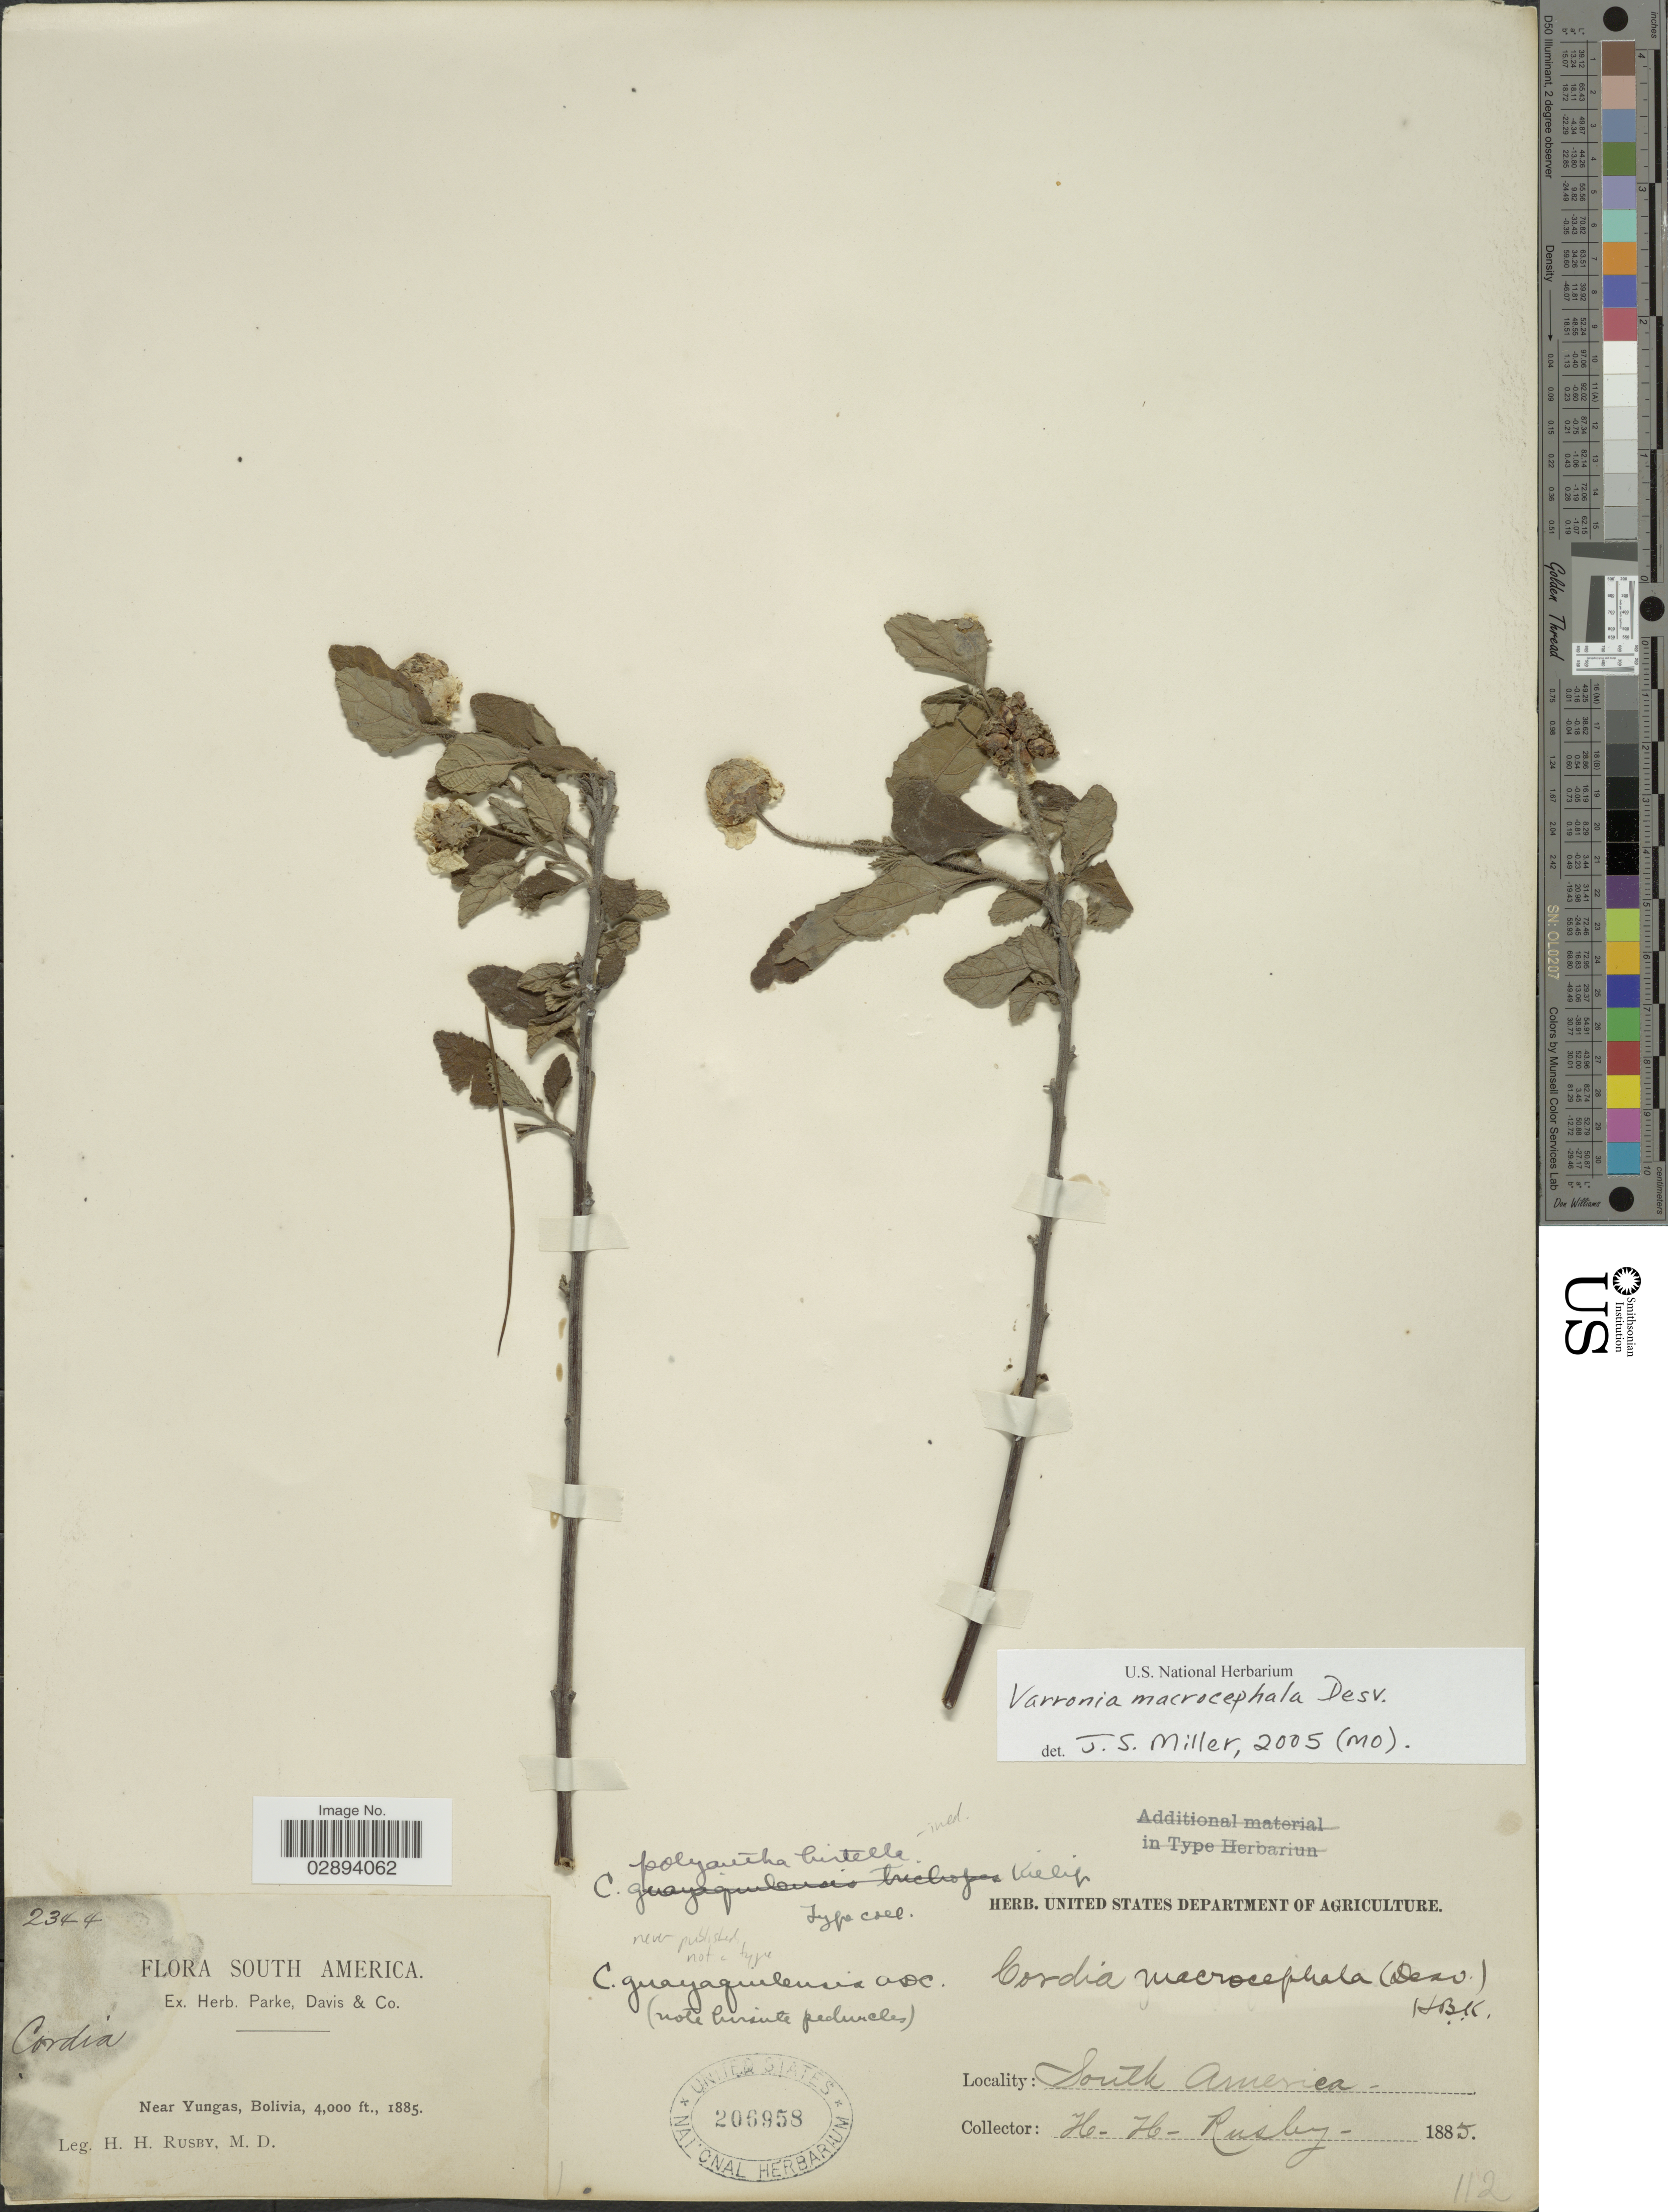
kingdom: Plantae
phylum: Tracheophyta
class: Magnoliopsida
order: Boraginales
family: Cordiaceae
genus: Varronia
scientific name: Varronia macrocephala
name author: Desv.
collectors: H. H. Rusby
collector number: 2344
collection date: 1885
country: Bolivia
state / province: La Paz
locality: Near Yungas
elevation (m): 1219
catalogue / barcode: US 206958